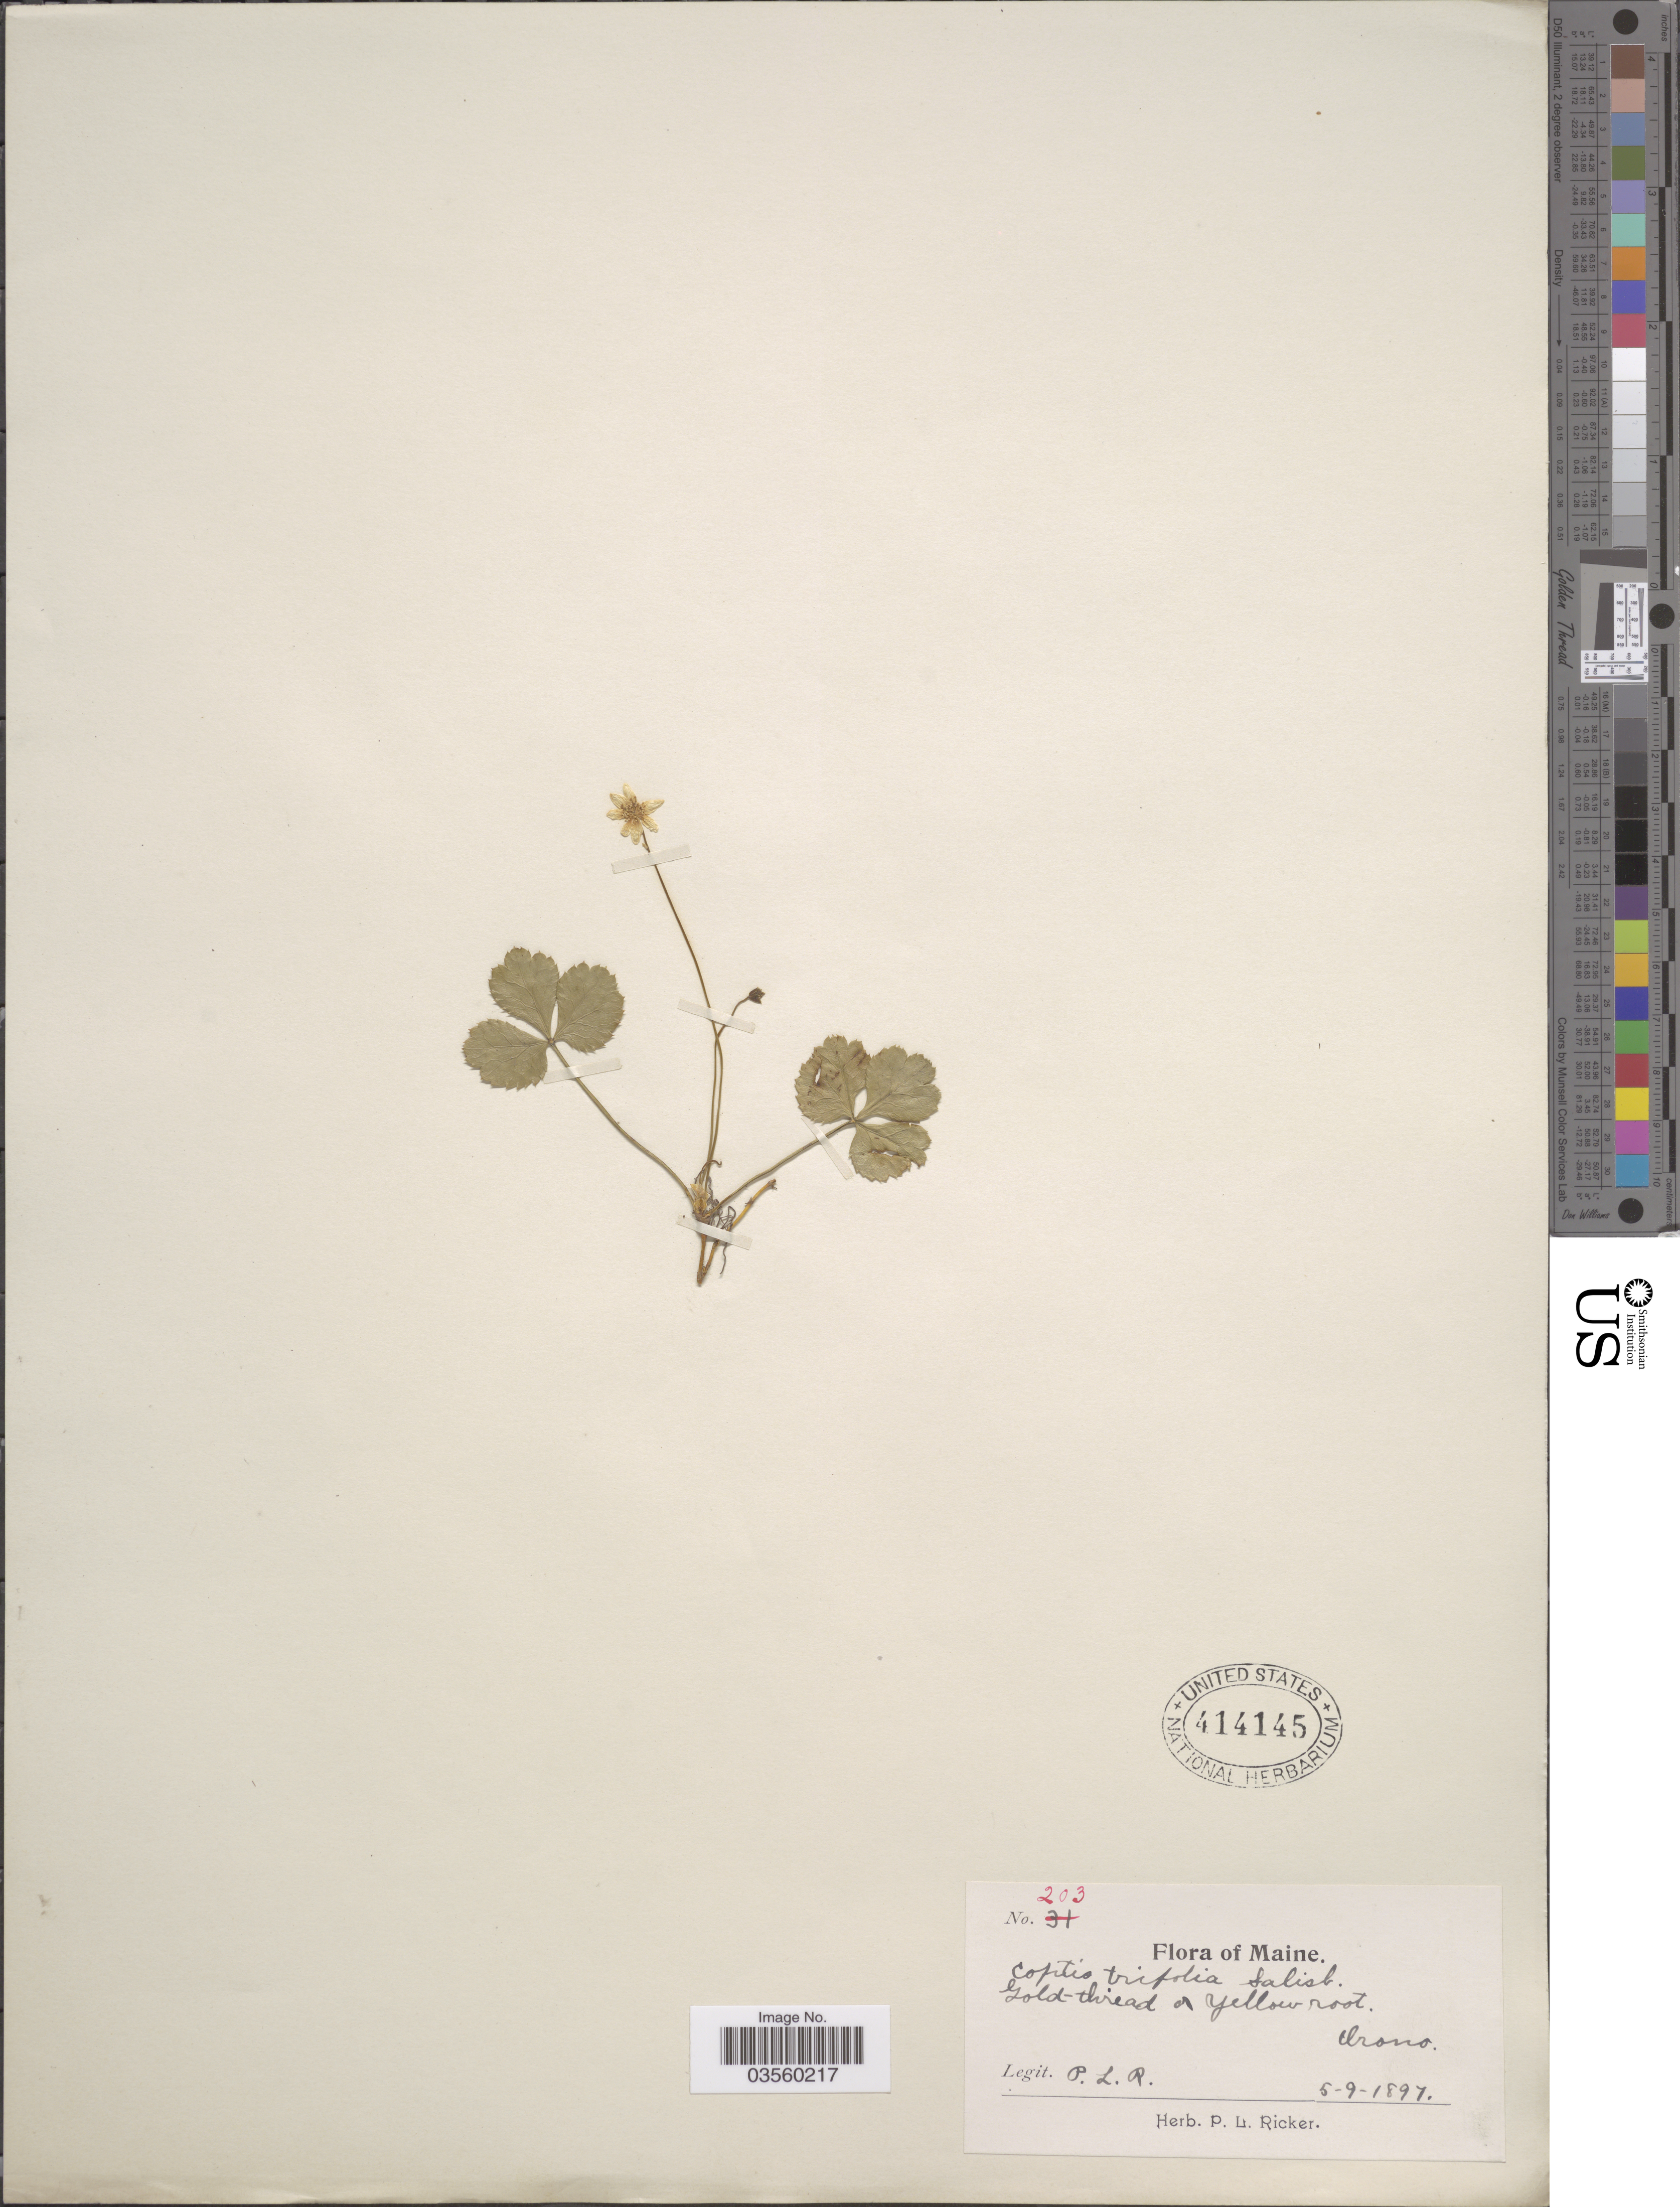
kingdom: Plantae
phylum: Tracheophyta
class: Magnoliopsida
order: Ranunculales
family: Ranunculaceae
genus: Coptis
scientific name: Coptis trifolia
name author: (L.) Salisb.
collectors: P. Ricker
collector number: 203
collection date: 1897-05-09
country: United States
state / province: Maine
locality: Orono.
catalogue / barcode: US 414145